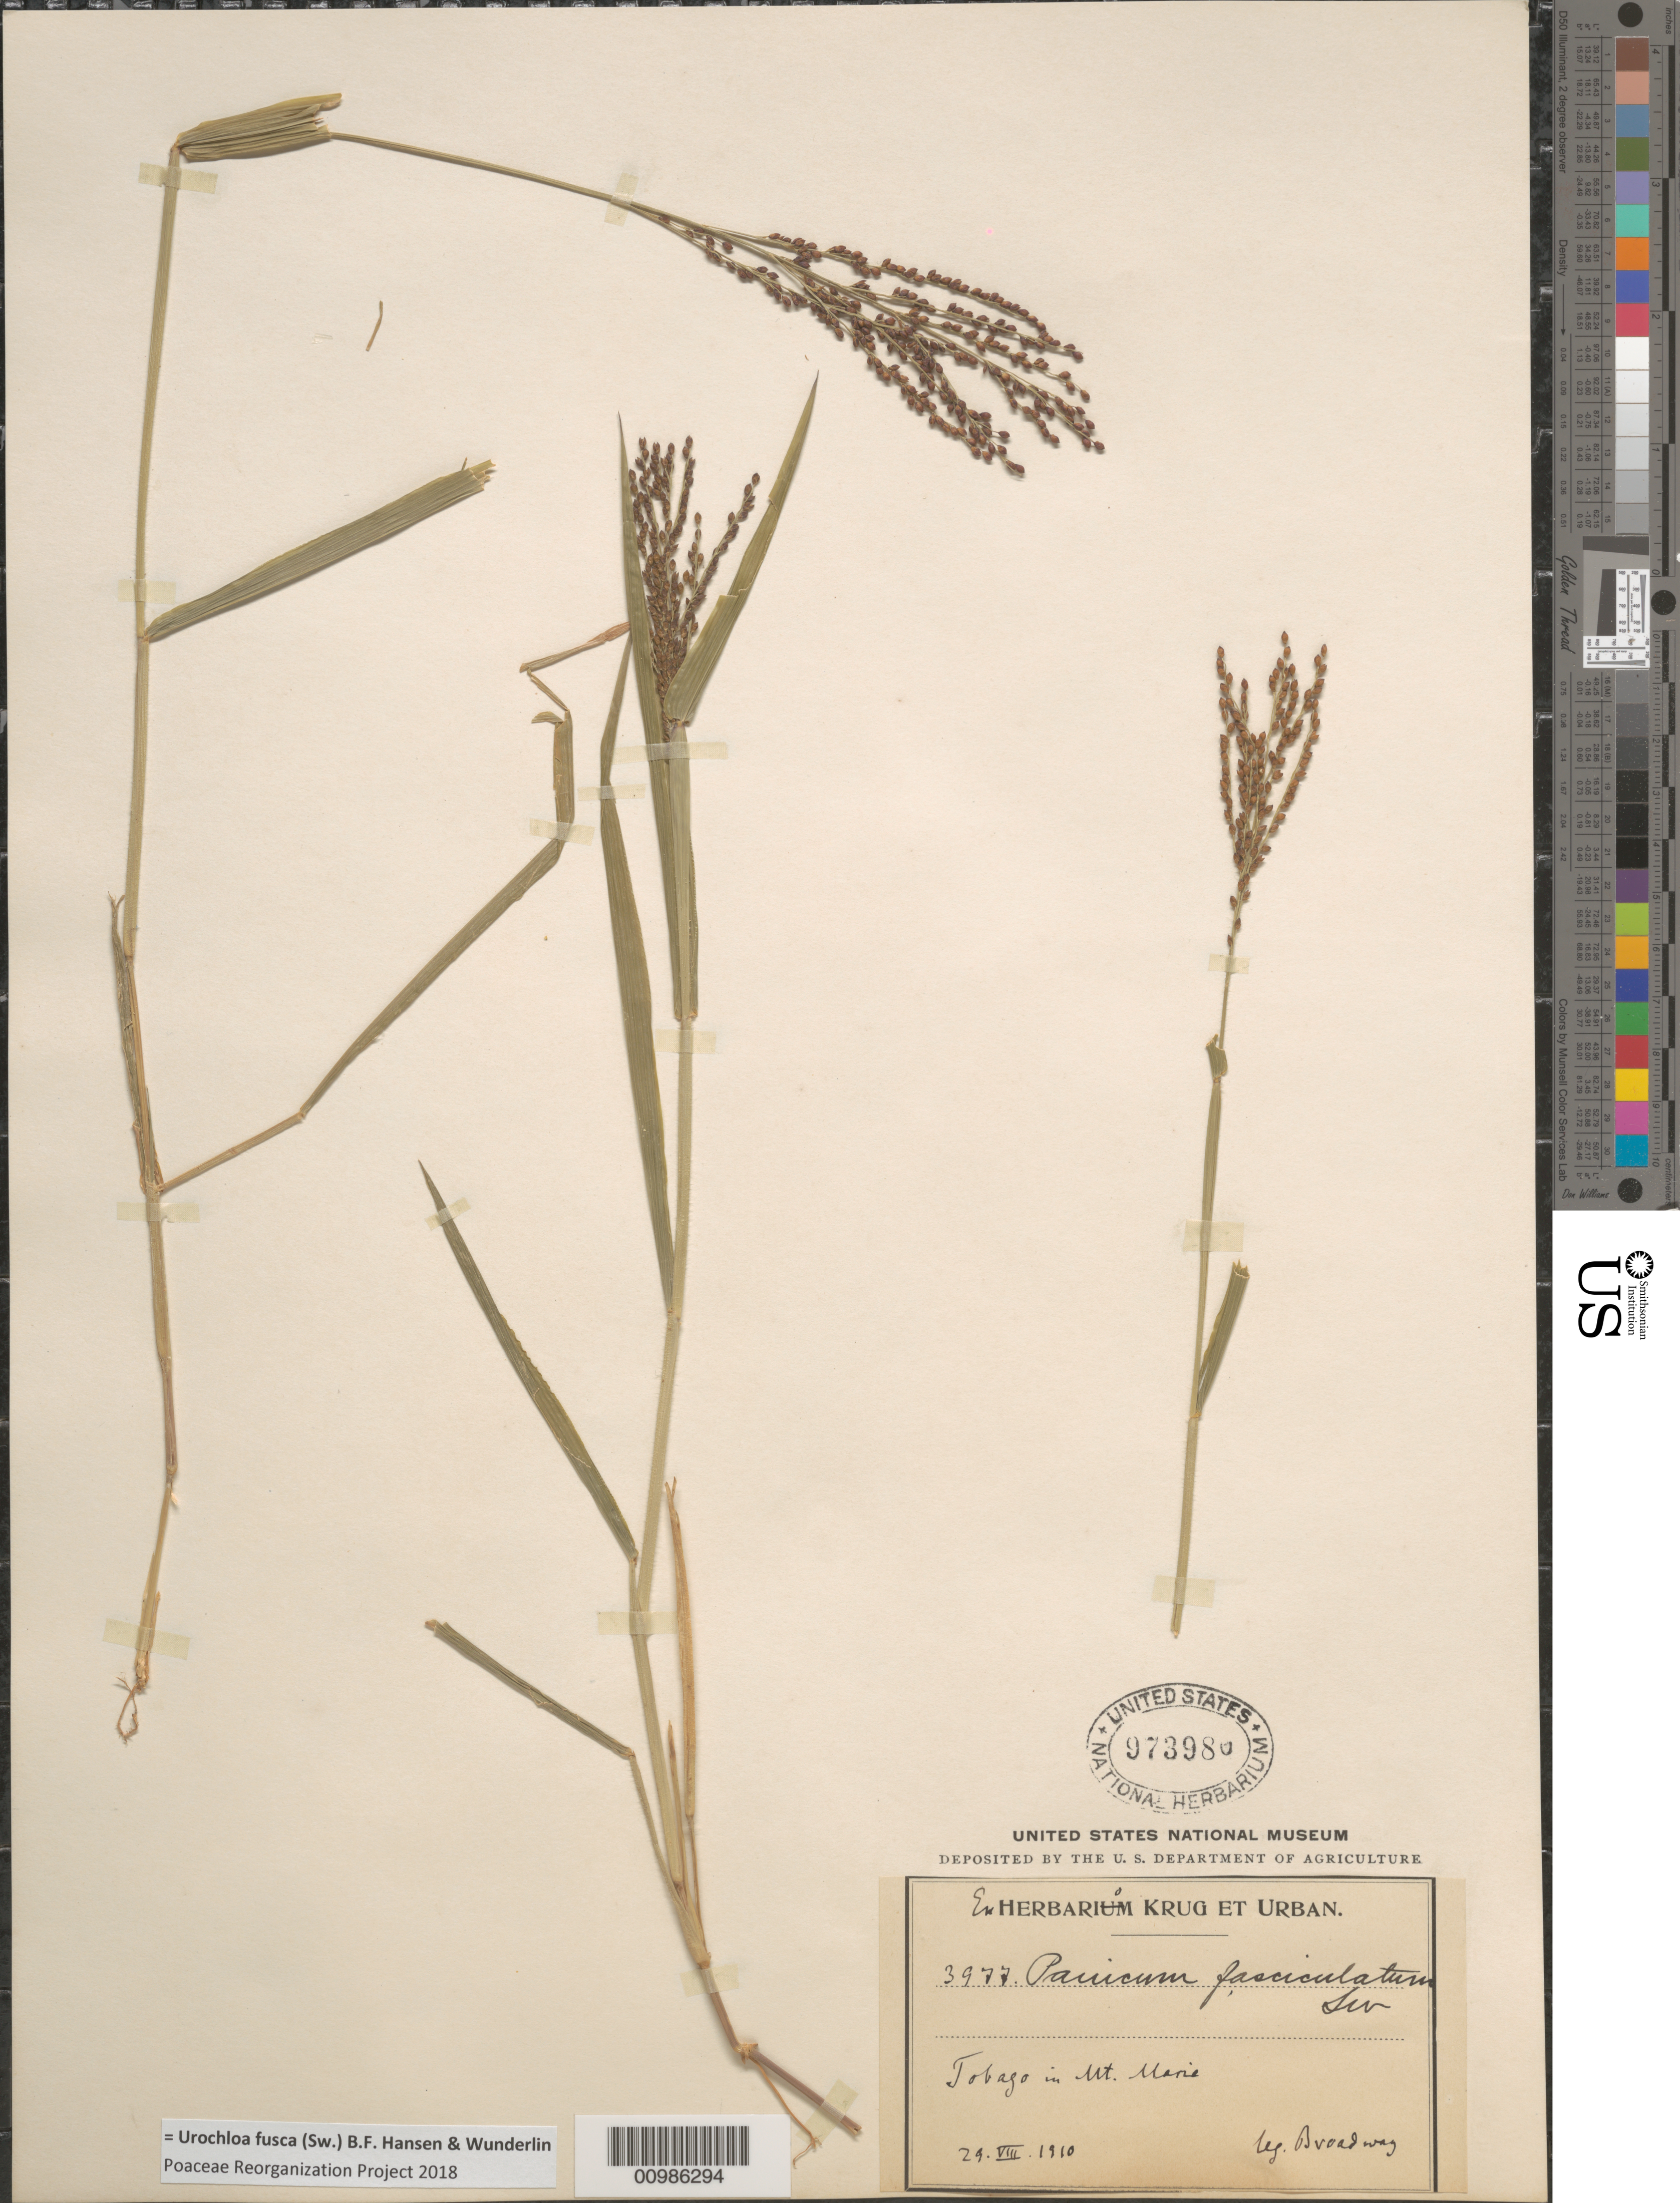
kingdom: Plantae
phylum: Tracheophyta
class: Liliopsida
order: Poales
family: Poaceae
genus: Brachiaria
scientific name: Brachiaria fasciculata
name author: (Sw.) Parodi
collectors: W. E. Broadway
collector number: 3977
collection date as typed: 24 Aug 1910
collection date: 1910-08-24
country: Trinidad and Tobago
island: Tobago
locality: Mt. Marie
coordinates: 0 N, 0 E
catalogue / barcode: US 973980